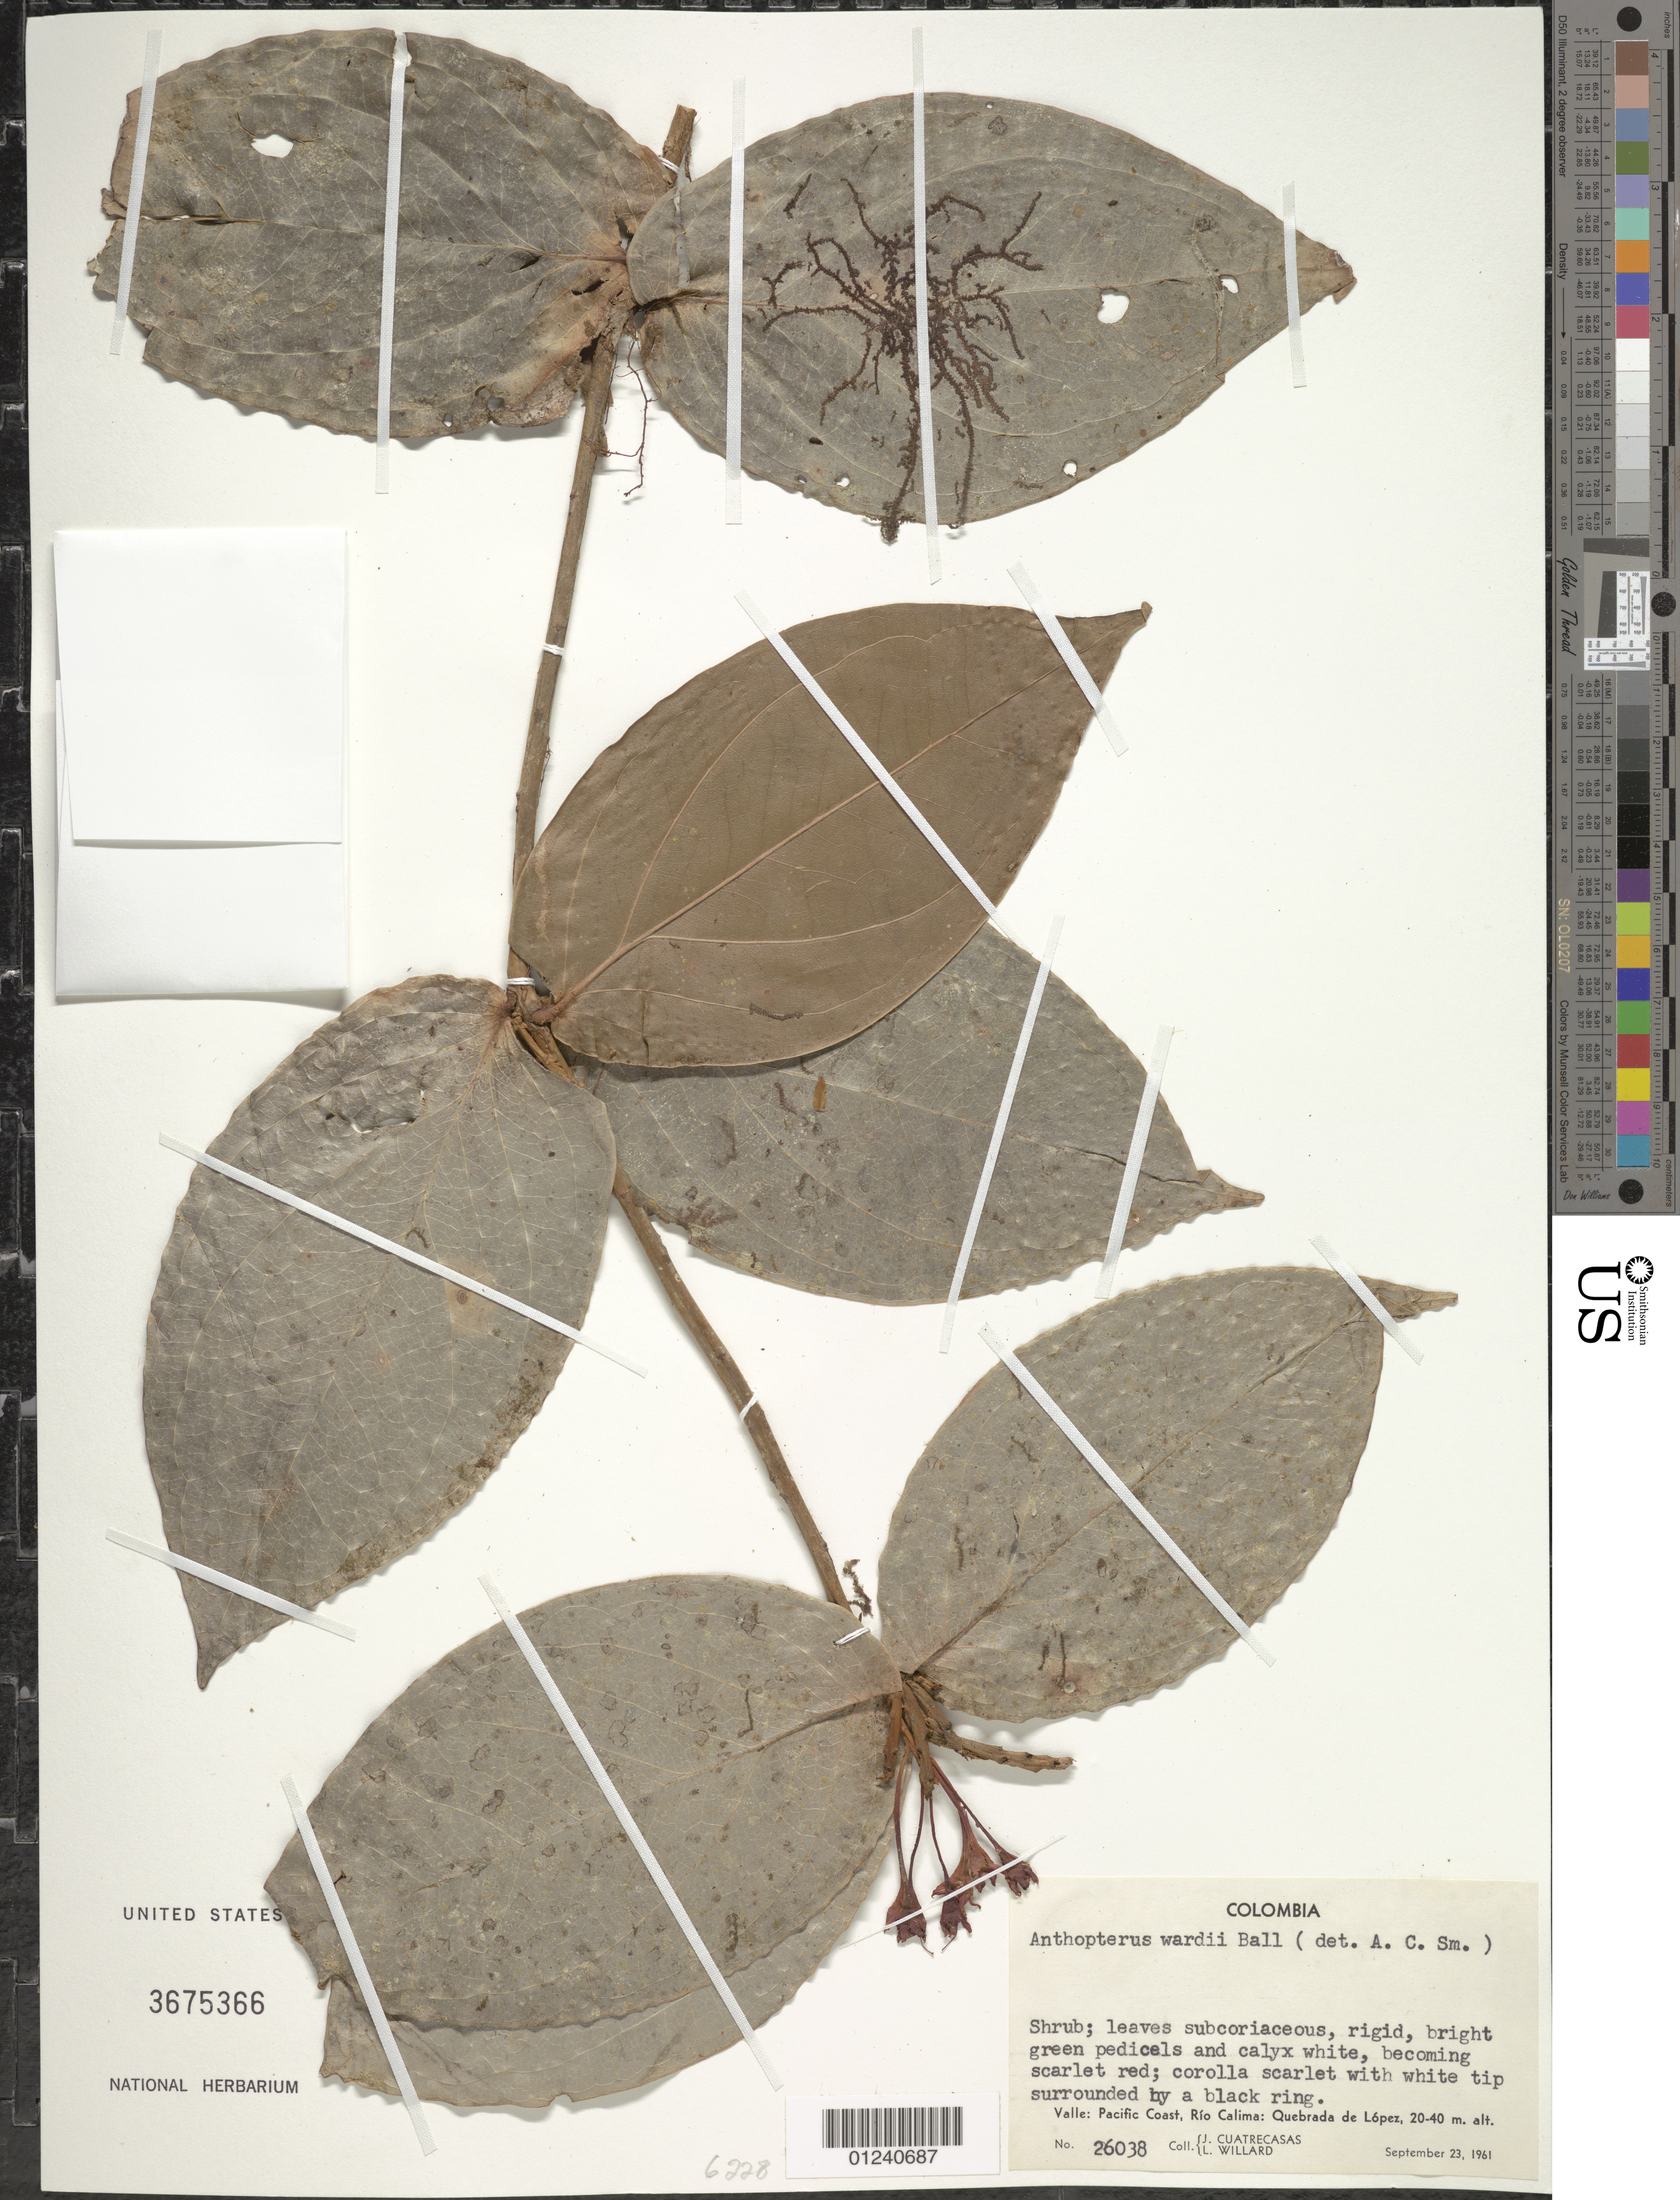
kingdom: Plantae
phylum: Tracheophyta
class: Magnoliopsida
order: Ericales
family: Ericaceae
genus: Anthopterus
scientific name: Anthopterus wardii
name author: Ball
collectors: J. Cuatrecasas & L. Willard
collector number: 26038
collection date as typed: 23 Sep 1961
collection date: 1961-09-23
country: Colombia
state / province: Valle del Cauca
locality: Pacific Coast, Río Calima: Quebrada de López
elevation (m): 20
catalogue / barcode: US 3675366